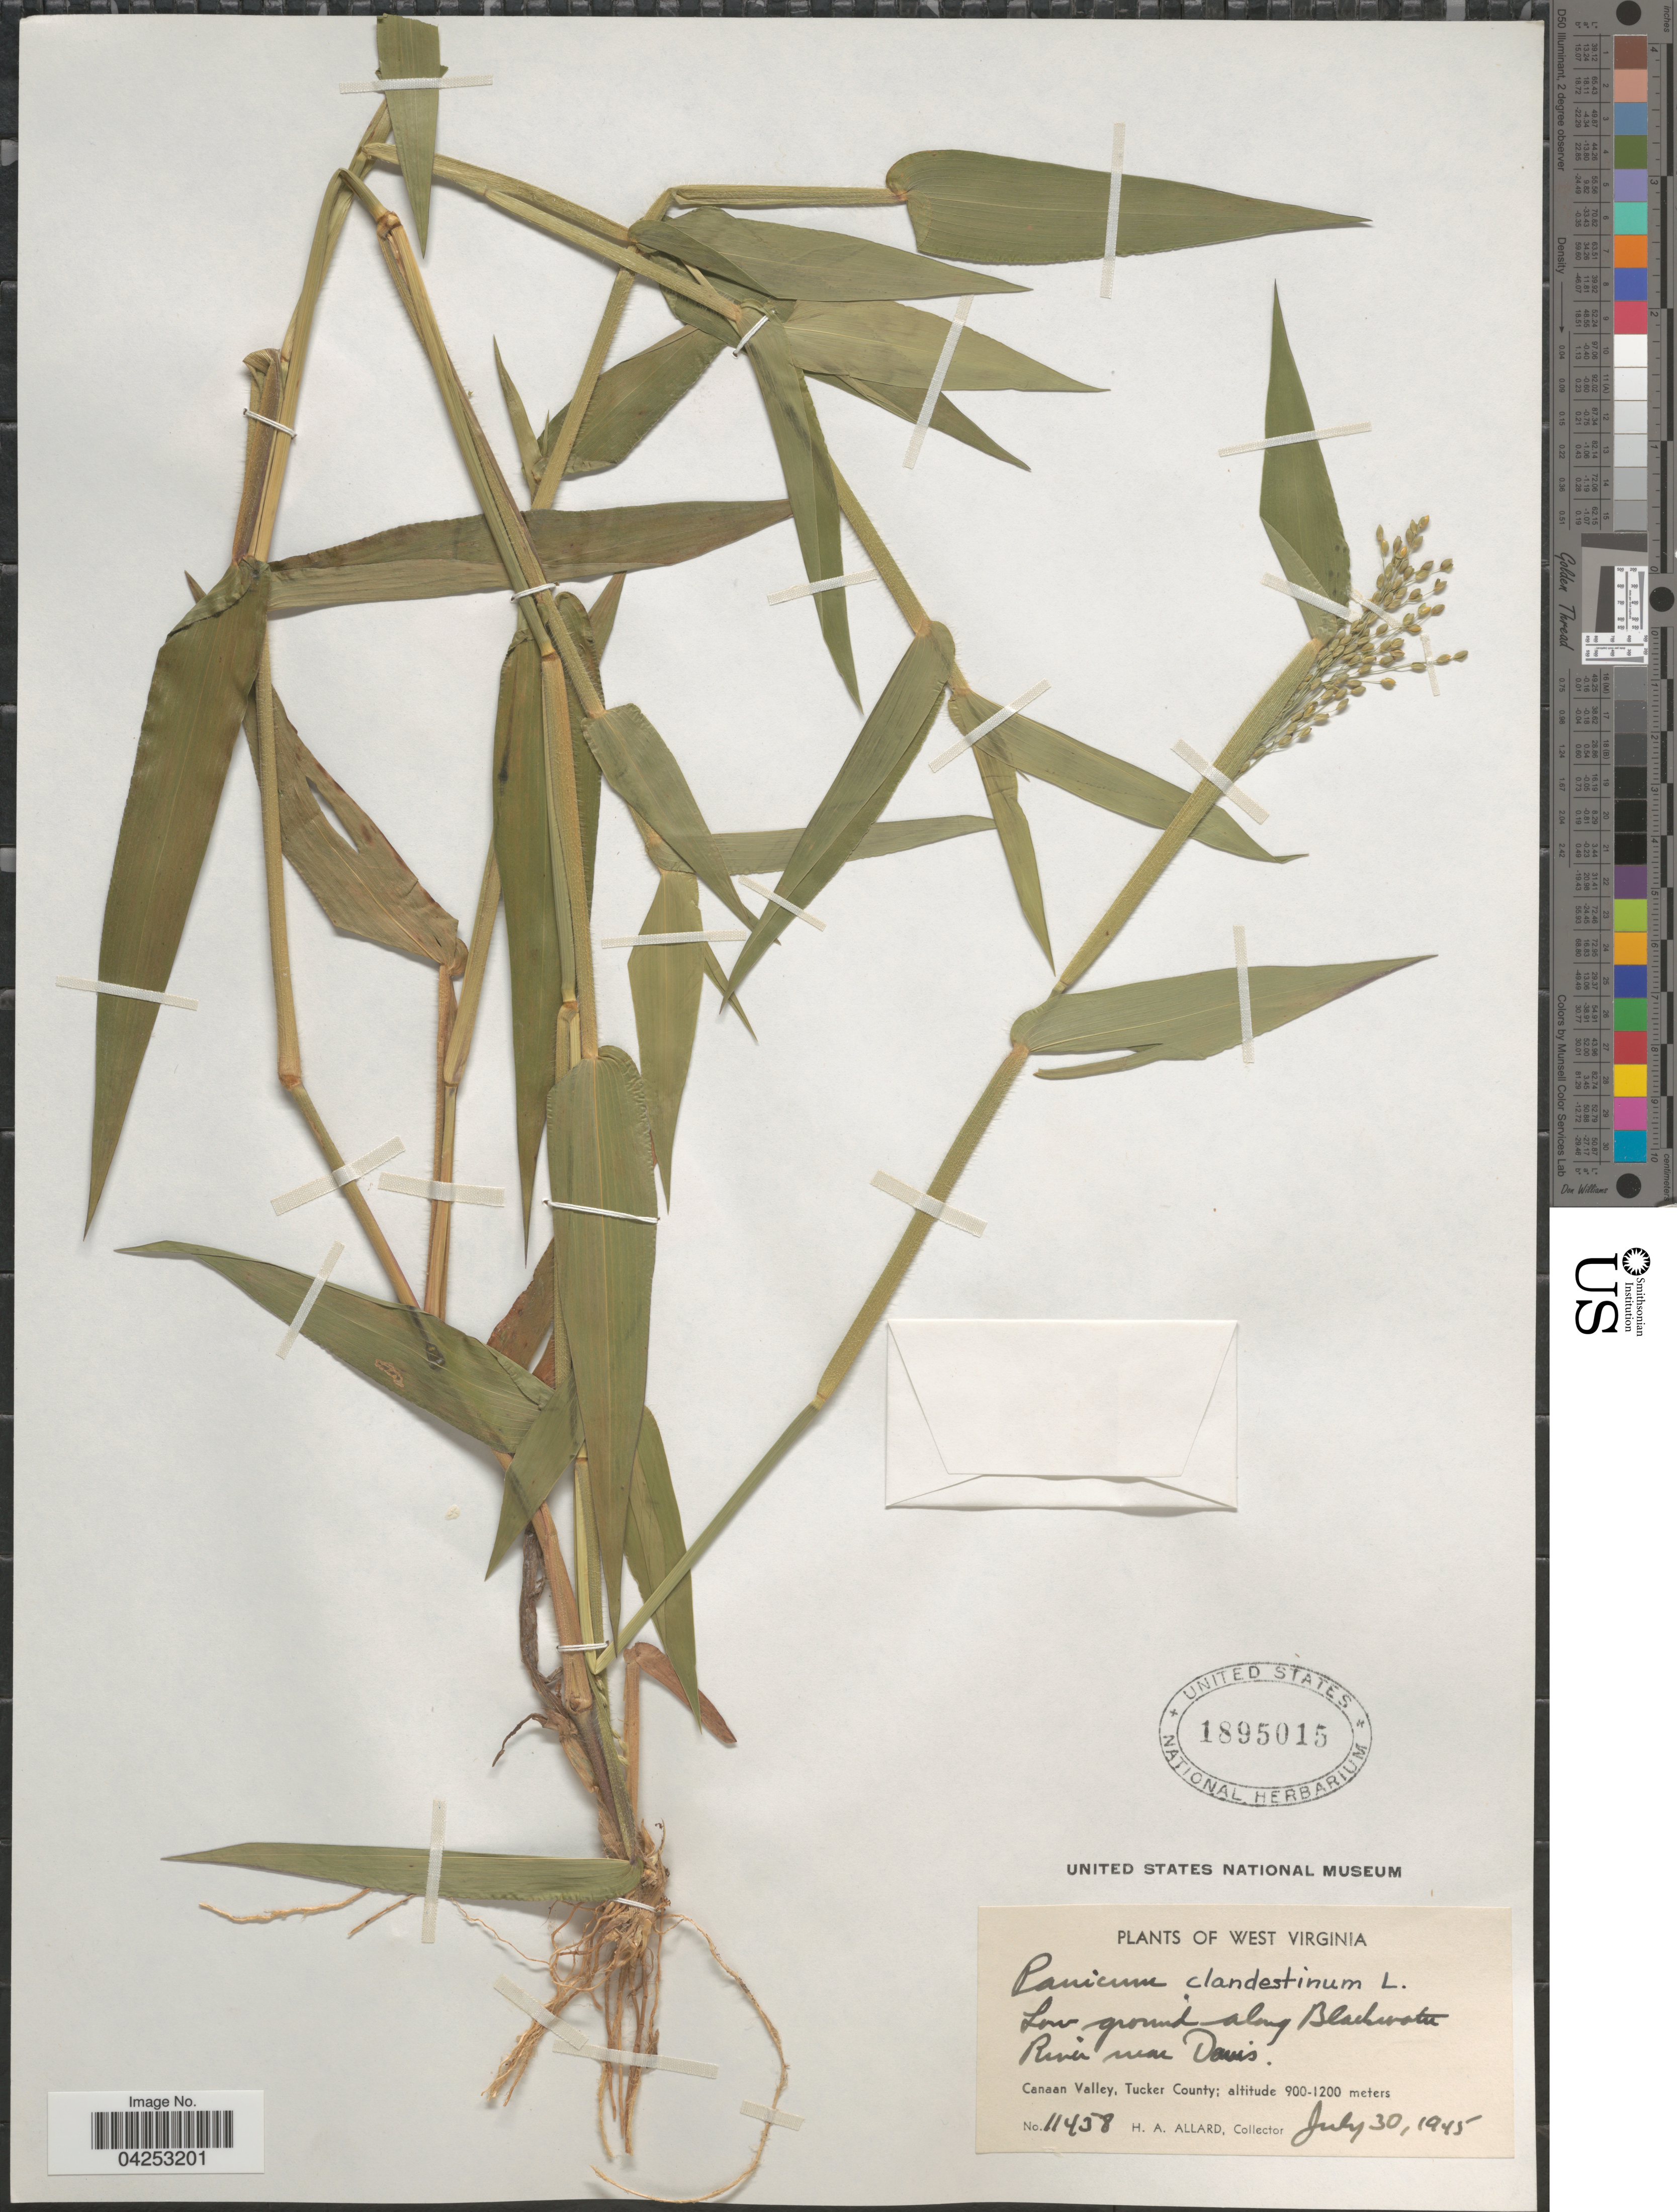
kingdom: Plantae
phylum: Tracheophyta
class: Liliopsida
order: Poales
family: Poaceae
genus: Dichanthelium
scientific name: Dichanthelium clandestinum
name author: (L.) Gould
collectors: H. A. Allard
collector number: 11458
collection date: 1945-07-30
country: United States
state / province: West Virginia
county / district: Tucker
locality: Low ground along Blackwater River near Davis. Canaan Valley, Tucker County.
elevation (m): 900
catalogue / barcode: US 1895015